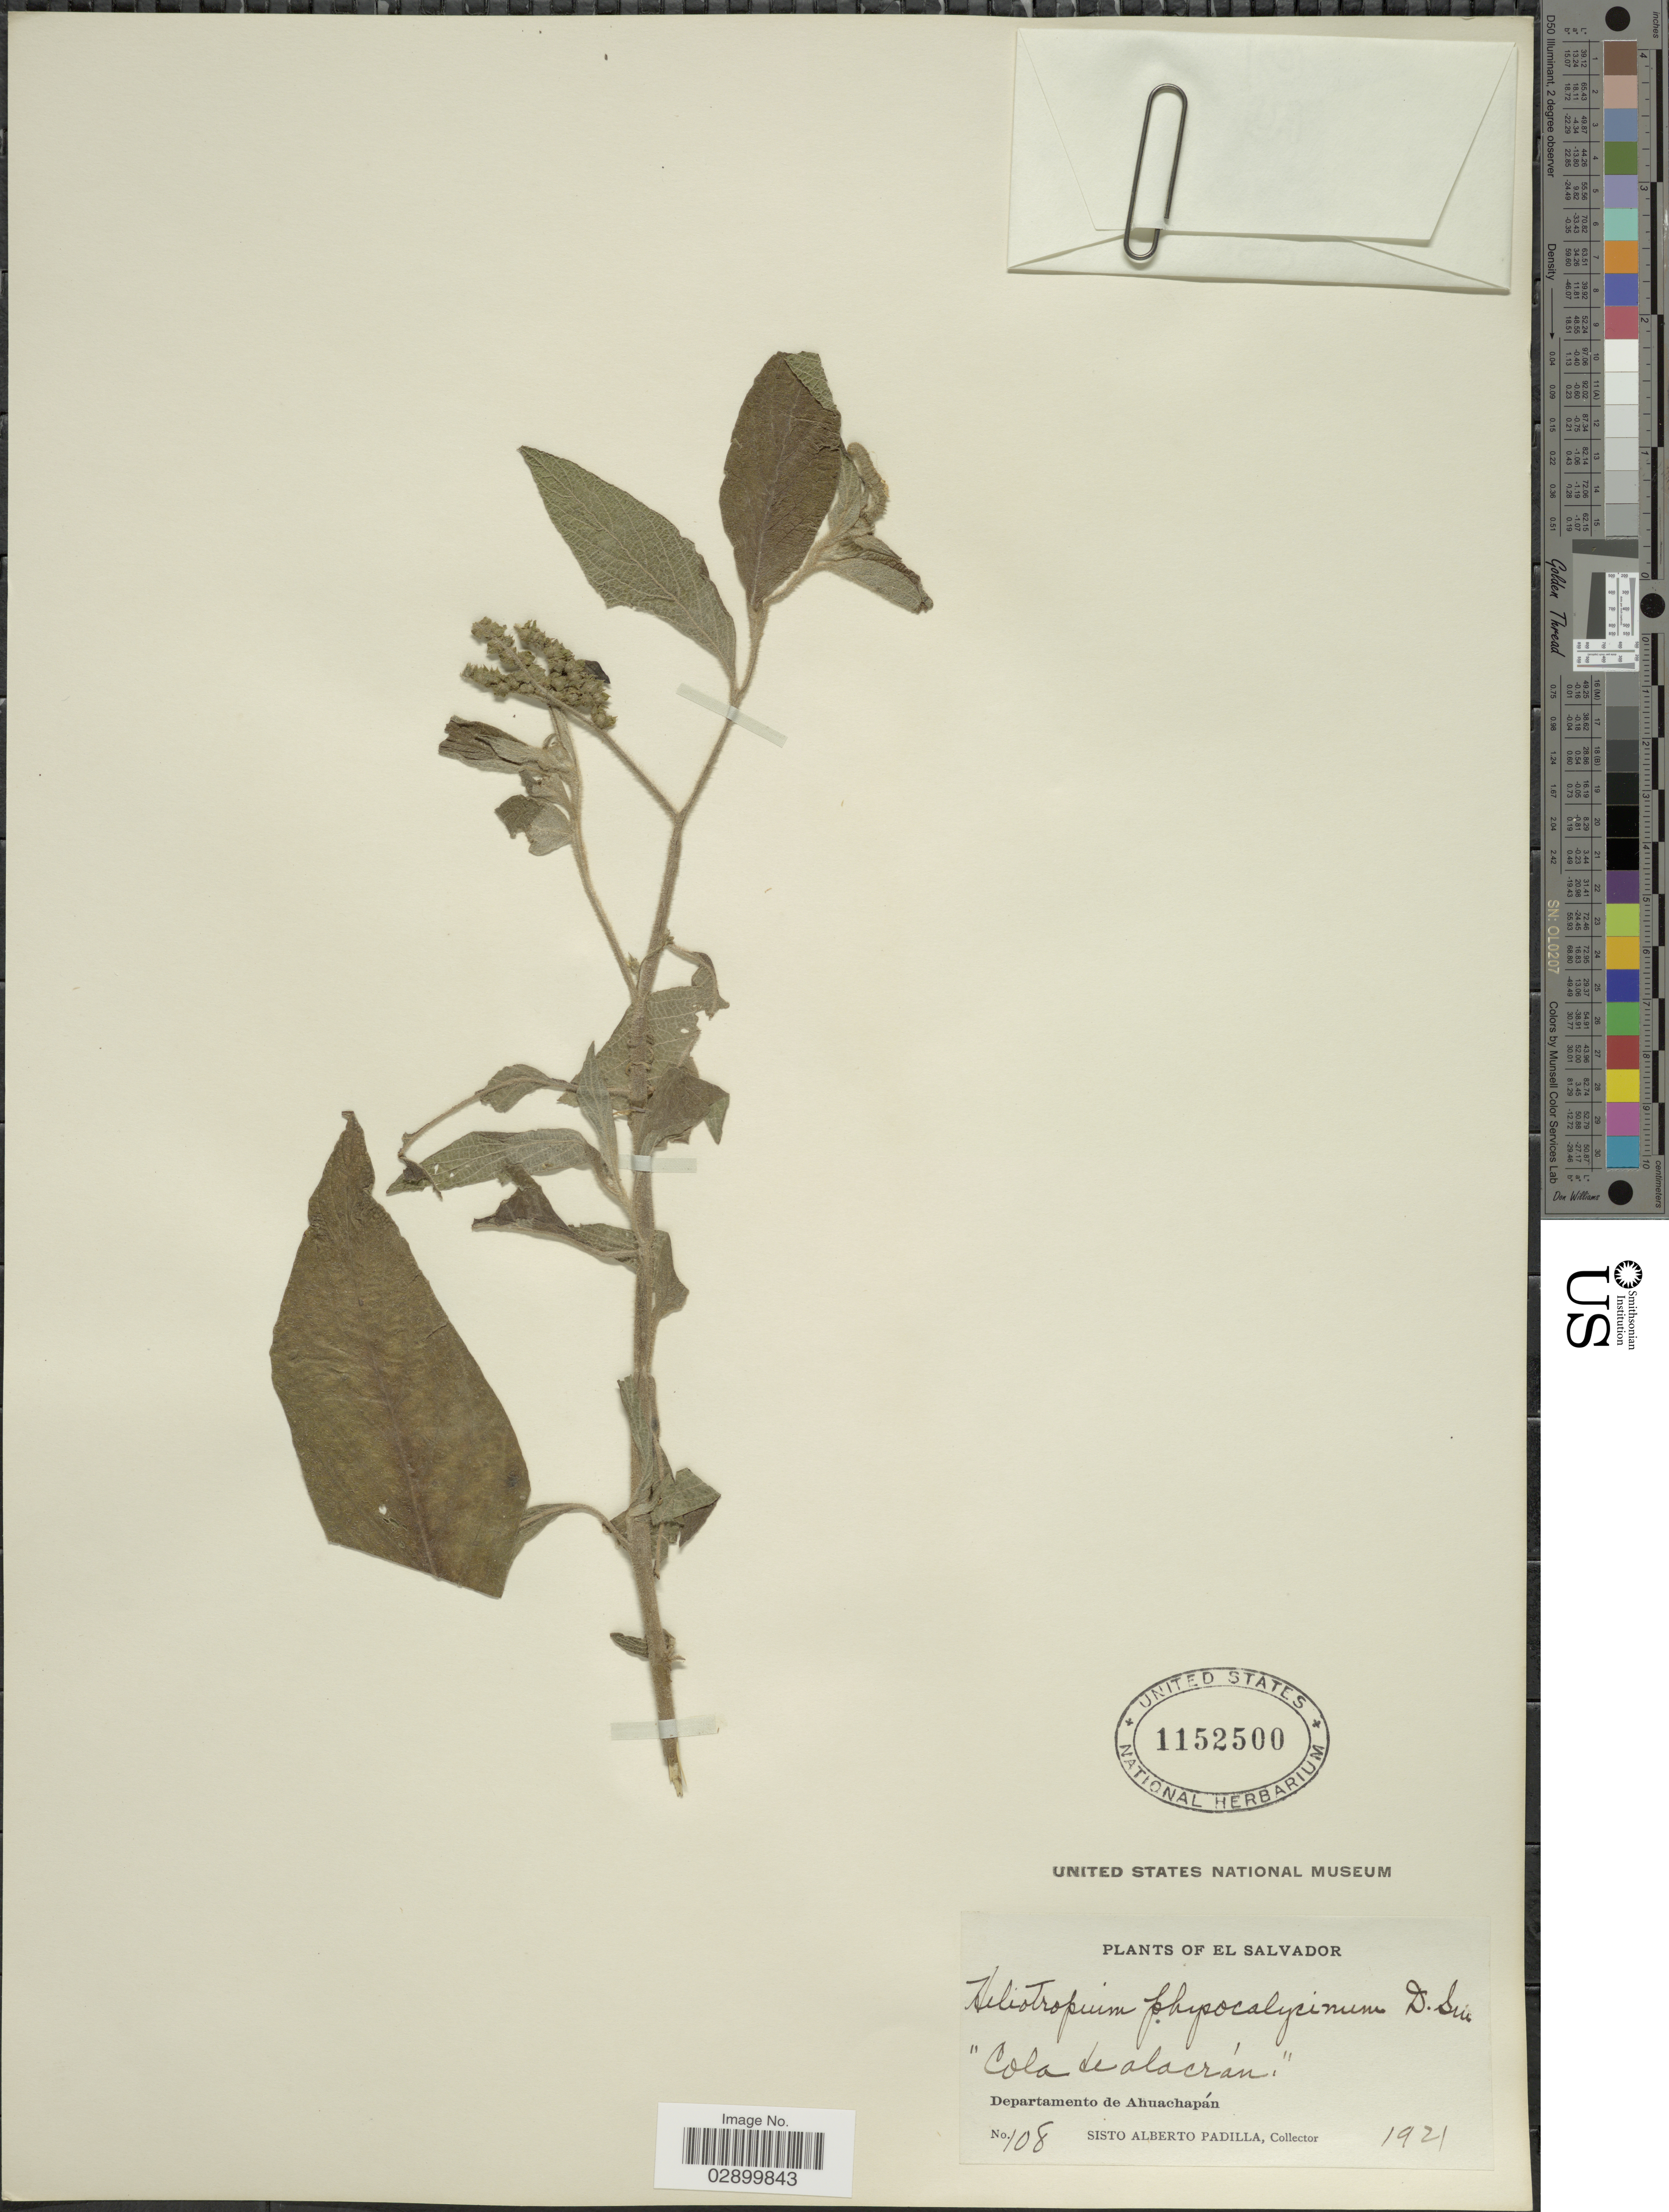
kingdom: Plantae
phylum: Tracheophyta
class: Magnoliopsida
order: Boraginales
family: Heliotropiaceae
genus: Heliotropium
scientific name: Heliotropium rufipilum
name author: (Benth.) I.M. Johnst.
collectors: S. A. Padilla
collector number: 108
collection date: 1921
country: El Salvador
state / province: Ahuachapan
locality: Departamento de Ahuachapán.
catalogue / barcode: US 1152500